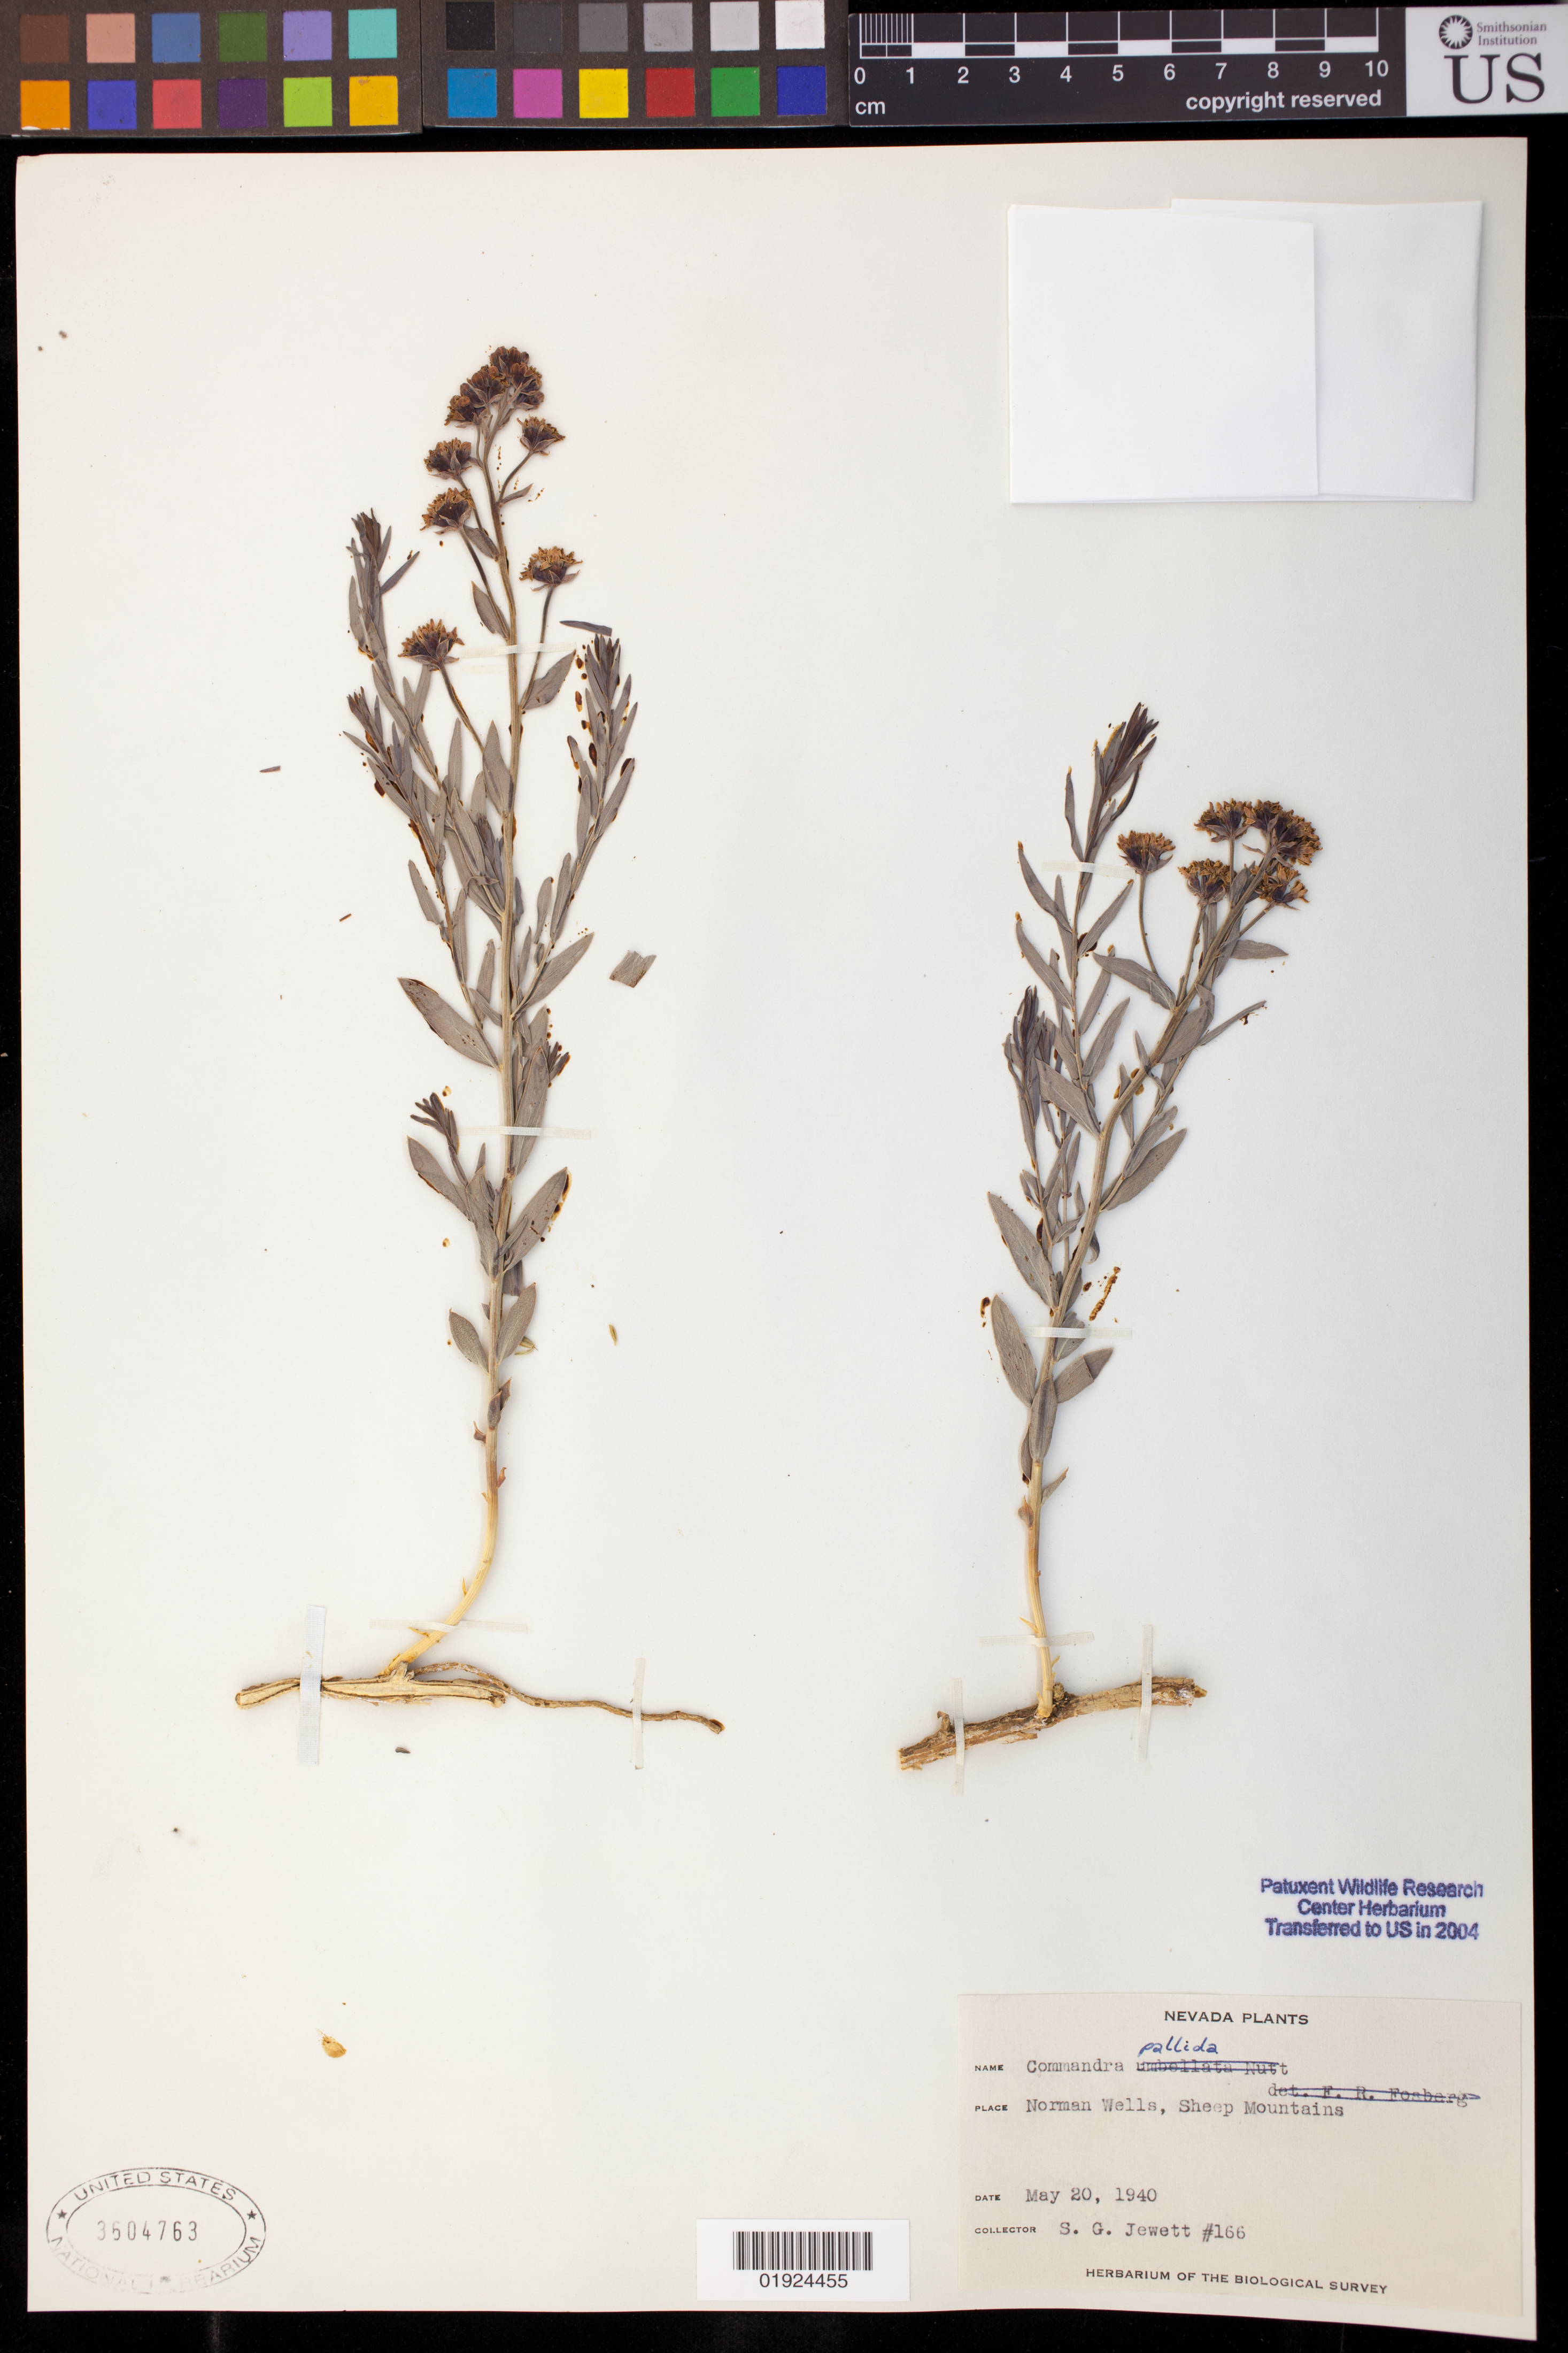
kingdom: Plantae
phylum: Tracheophyta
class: Magnoliopsida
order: Santalales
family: Comandraceae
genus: Comandra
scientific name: Comandra pallida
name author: A. DC.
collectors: S. Jewett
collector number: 166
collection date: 1940-05-20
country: United States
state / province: Nevada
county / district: Clark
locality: Norman Wells, Sheep Mountains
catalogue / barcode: US 3604763